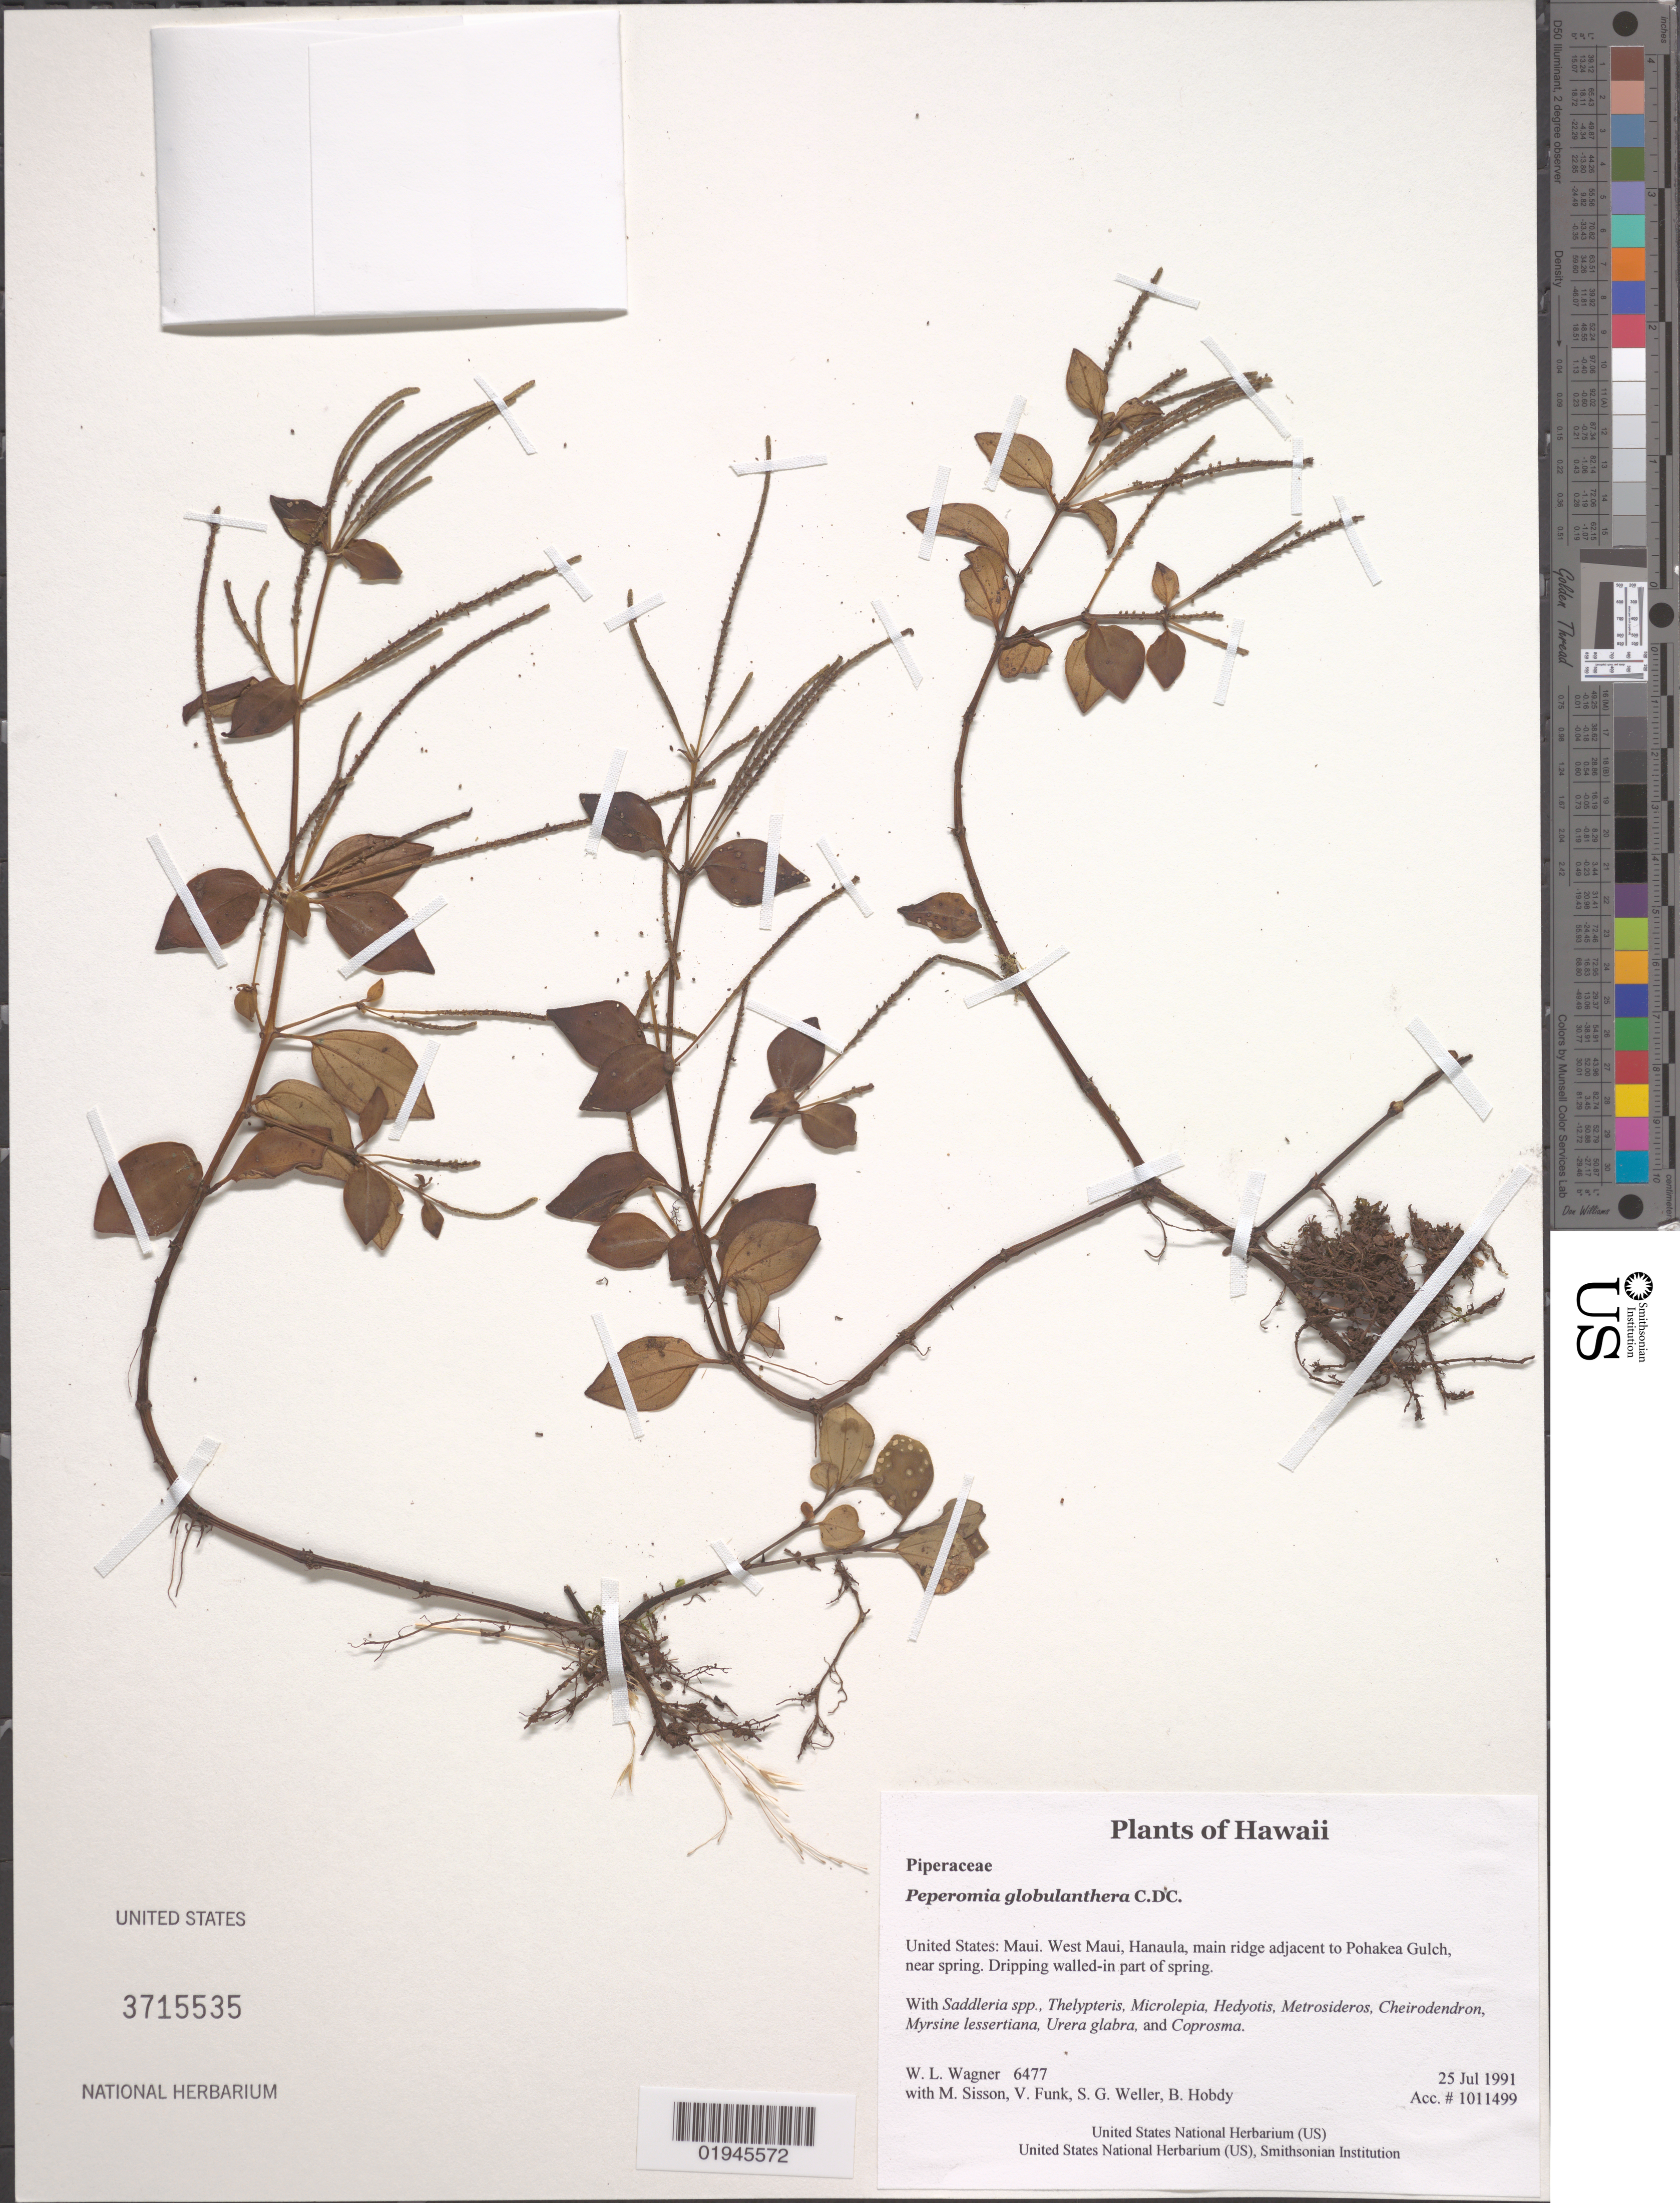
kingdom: Plantae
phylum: Tracheophyta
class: Magnoliopsida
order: Piperales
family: Piperaceae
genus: Peperomia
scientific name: Peperomia globulanthera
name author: C. DC.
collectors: W. L. Wagner, M. Sisson, V. Funk, S. G. Weller & B. Hobdy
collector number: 6477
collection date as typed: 25 Jul 1991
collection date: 1991-07-25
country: United States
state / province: Hawaii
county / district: Maui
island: Maui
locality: West Maui, Hanaula, main ridge adjacent to Pohakea Gulch, near spring.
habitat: Dripping walled-in part of spring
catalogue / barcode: US 3715535